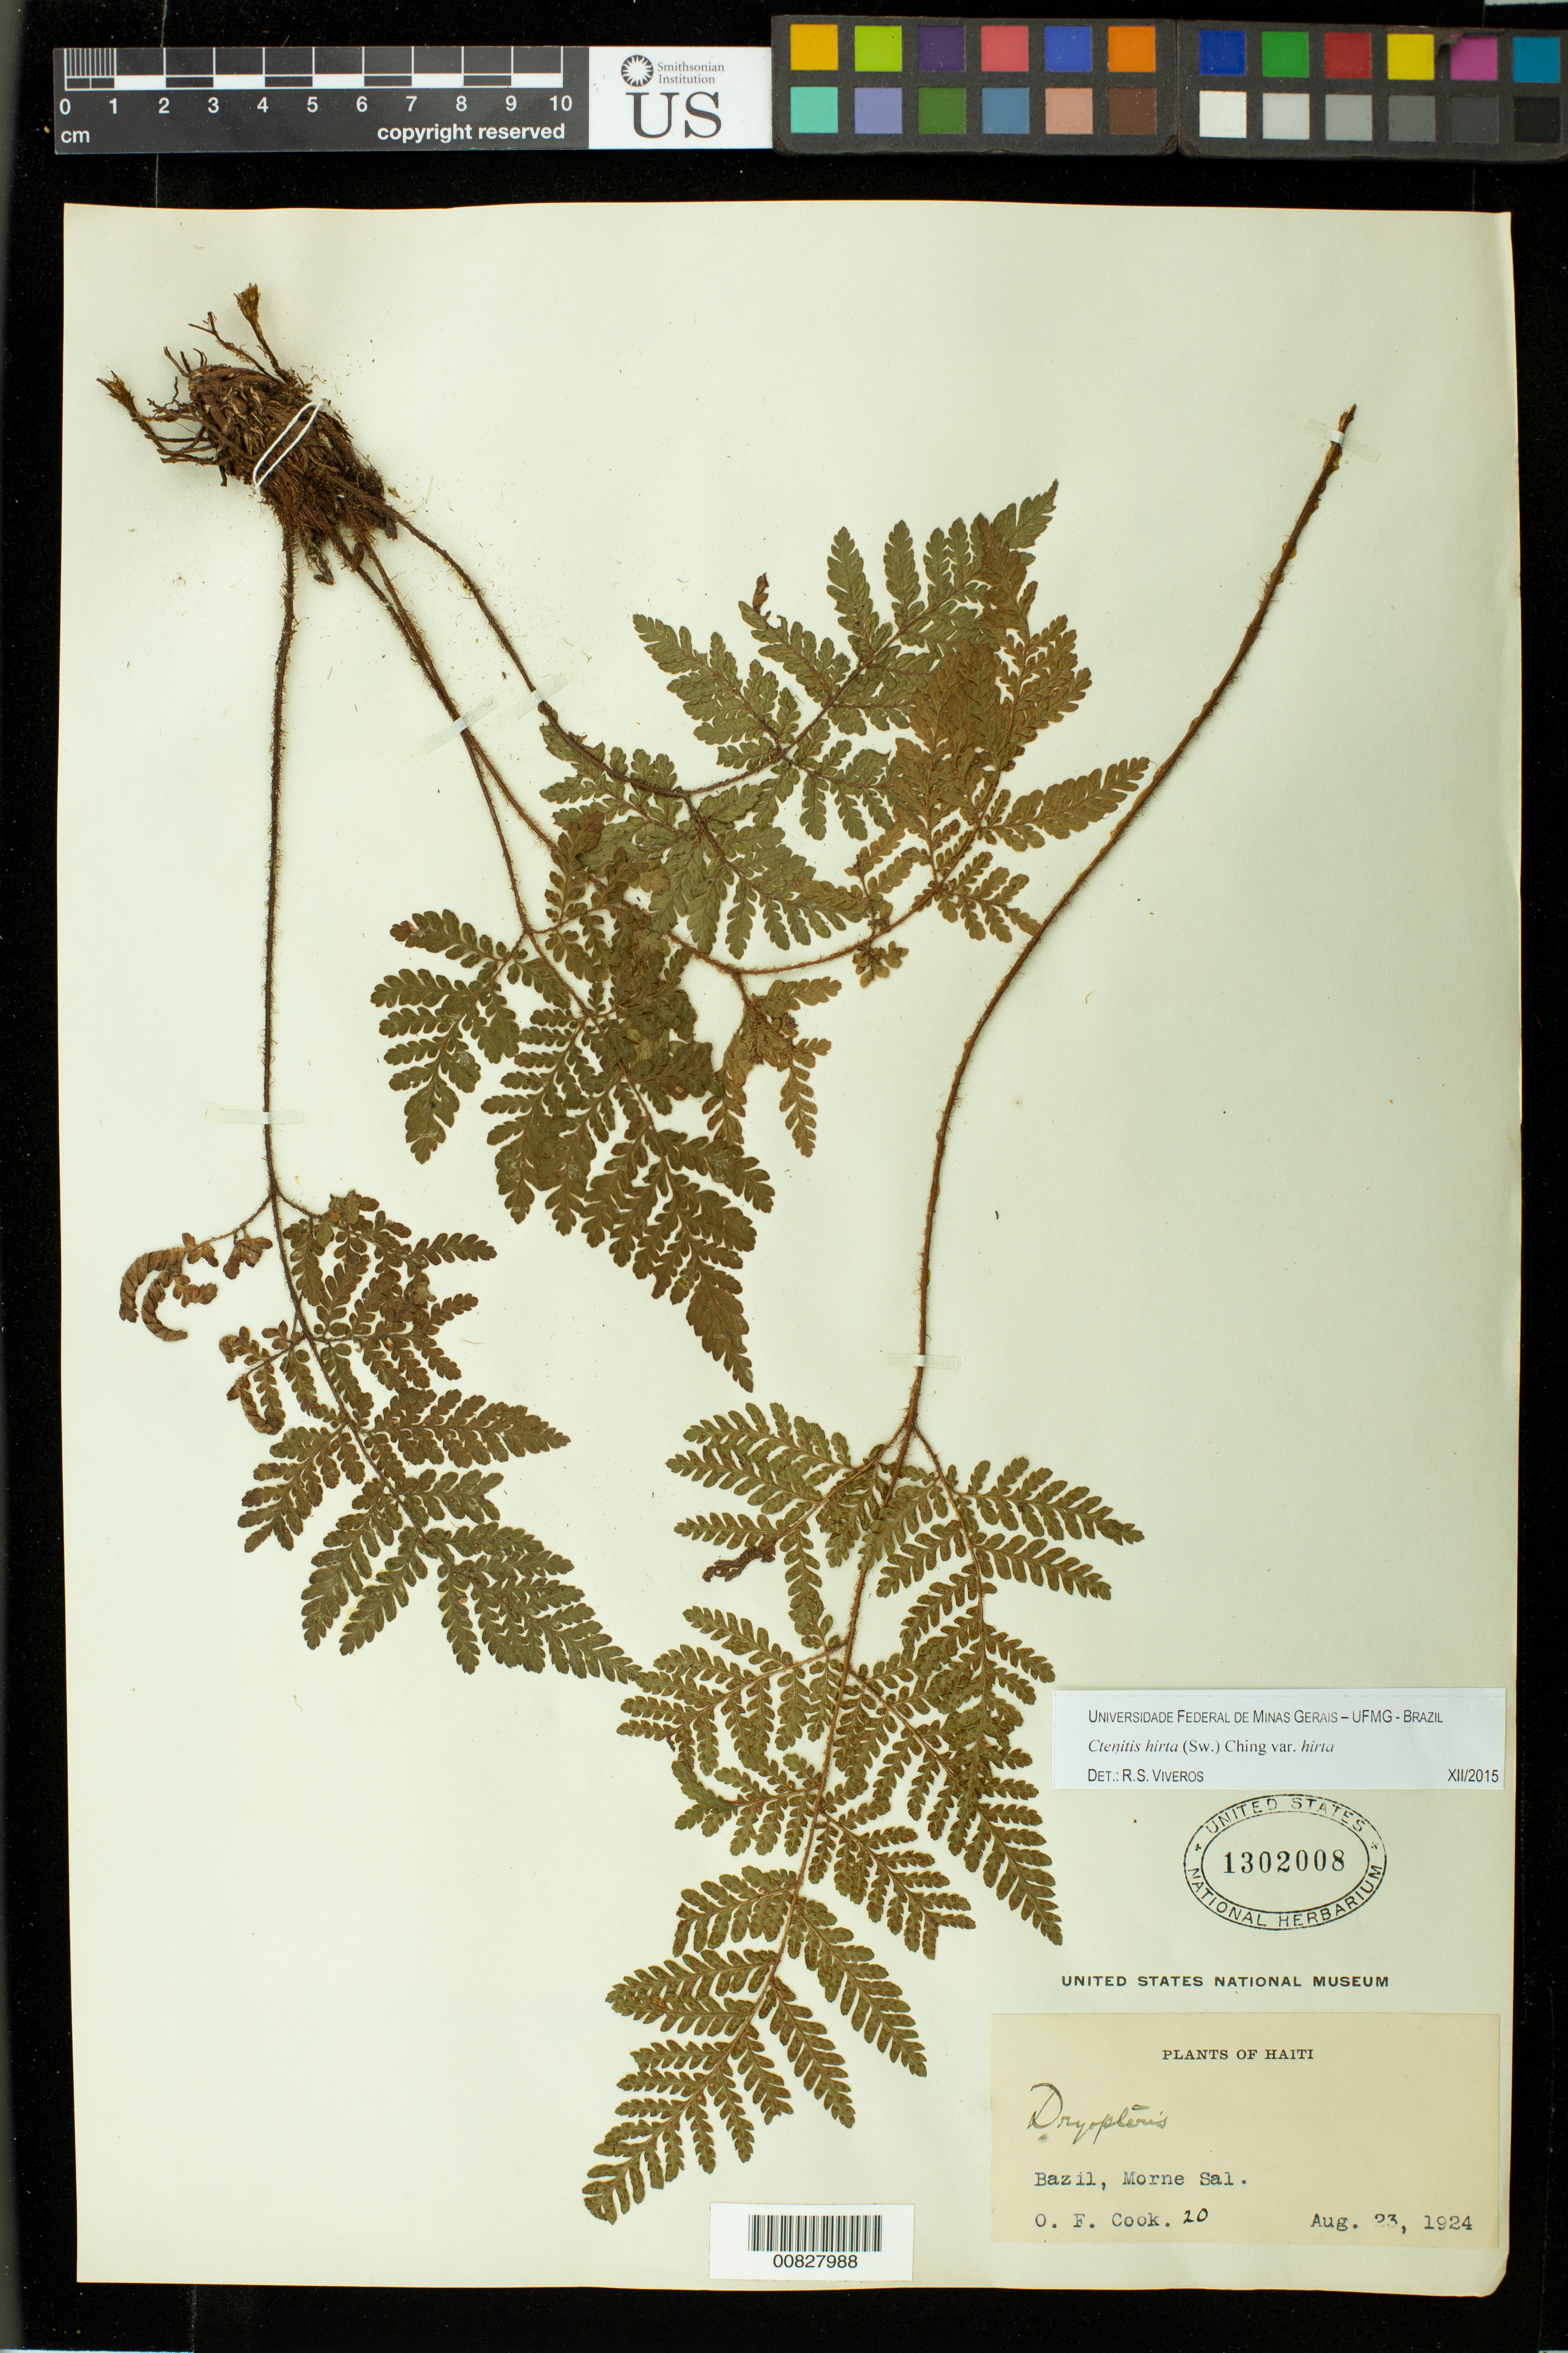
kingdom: Plantae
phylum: Tracheophyta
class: Polypodiopsida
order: Polypodiales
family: Dryopteridaceae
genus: Ctenitis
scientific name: Ctenitis hirta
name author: (Sw.) Ching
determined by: Viveros, R. S.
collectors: O. F. Cook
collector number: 20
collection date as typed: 23 Aug 1924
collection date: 1924-08-23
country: Haiti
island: Hispaniola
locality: Bazil, Morne Sal.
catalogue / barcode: US 1302008